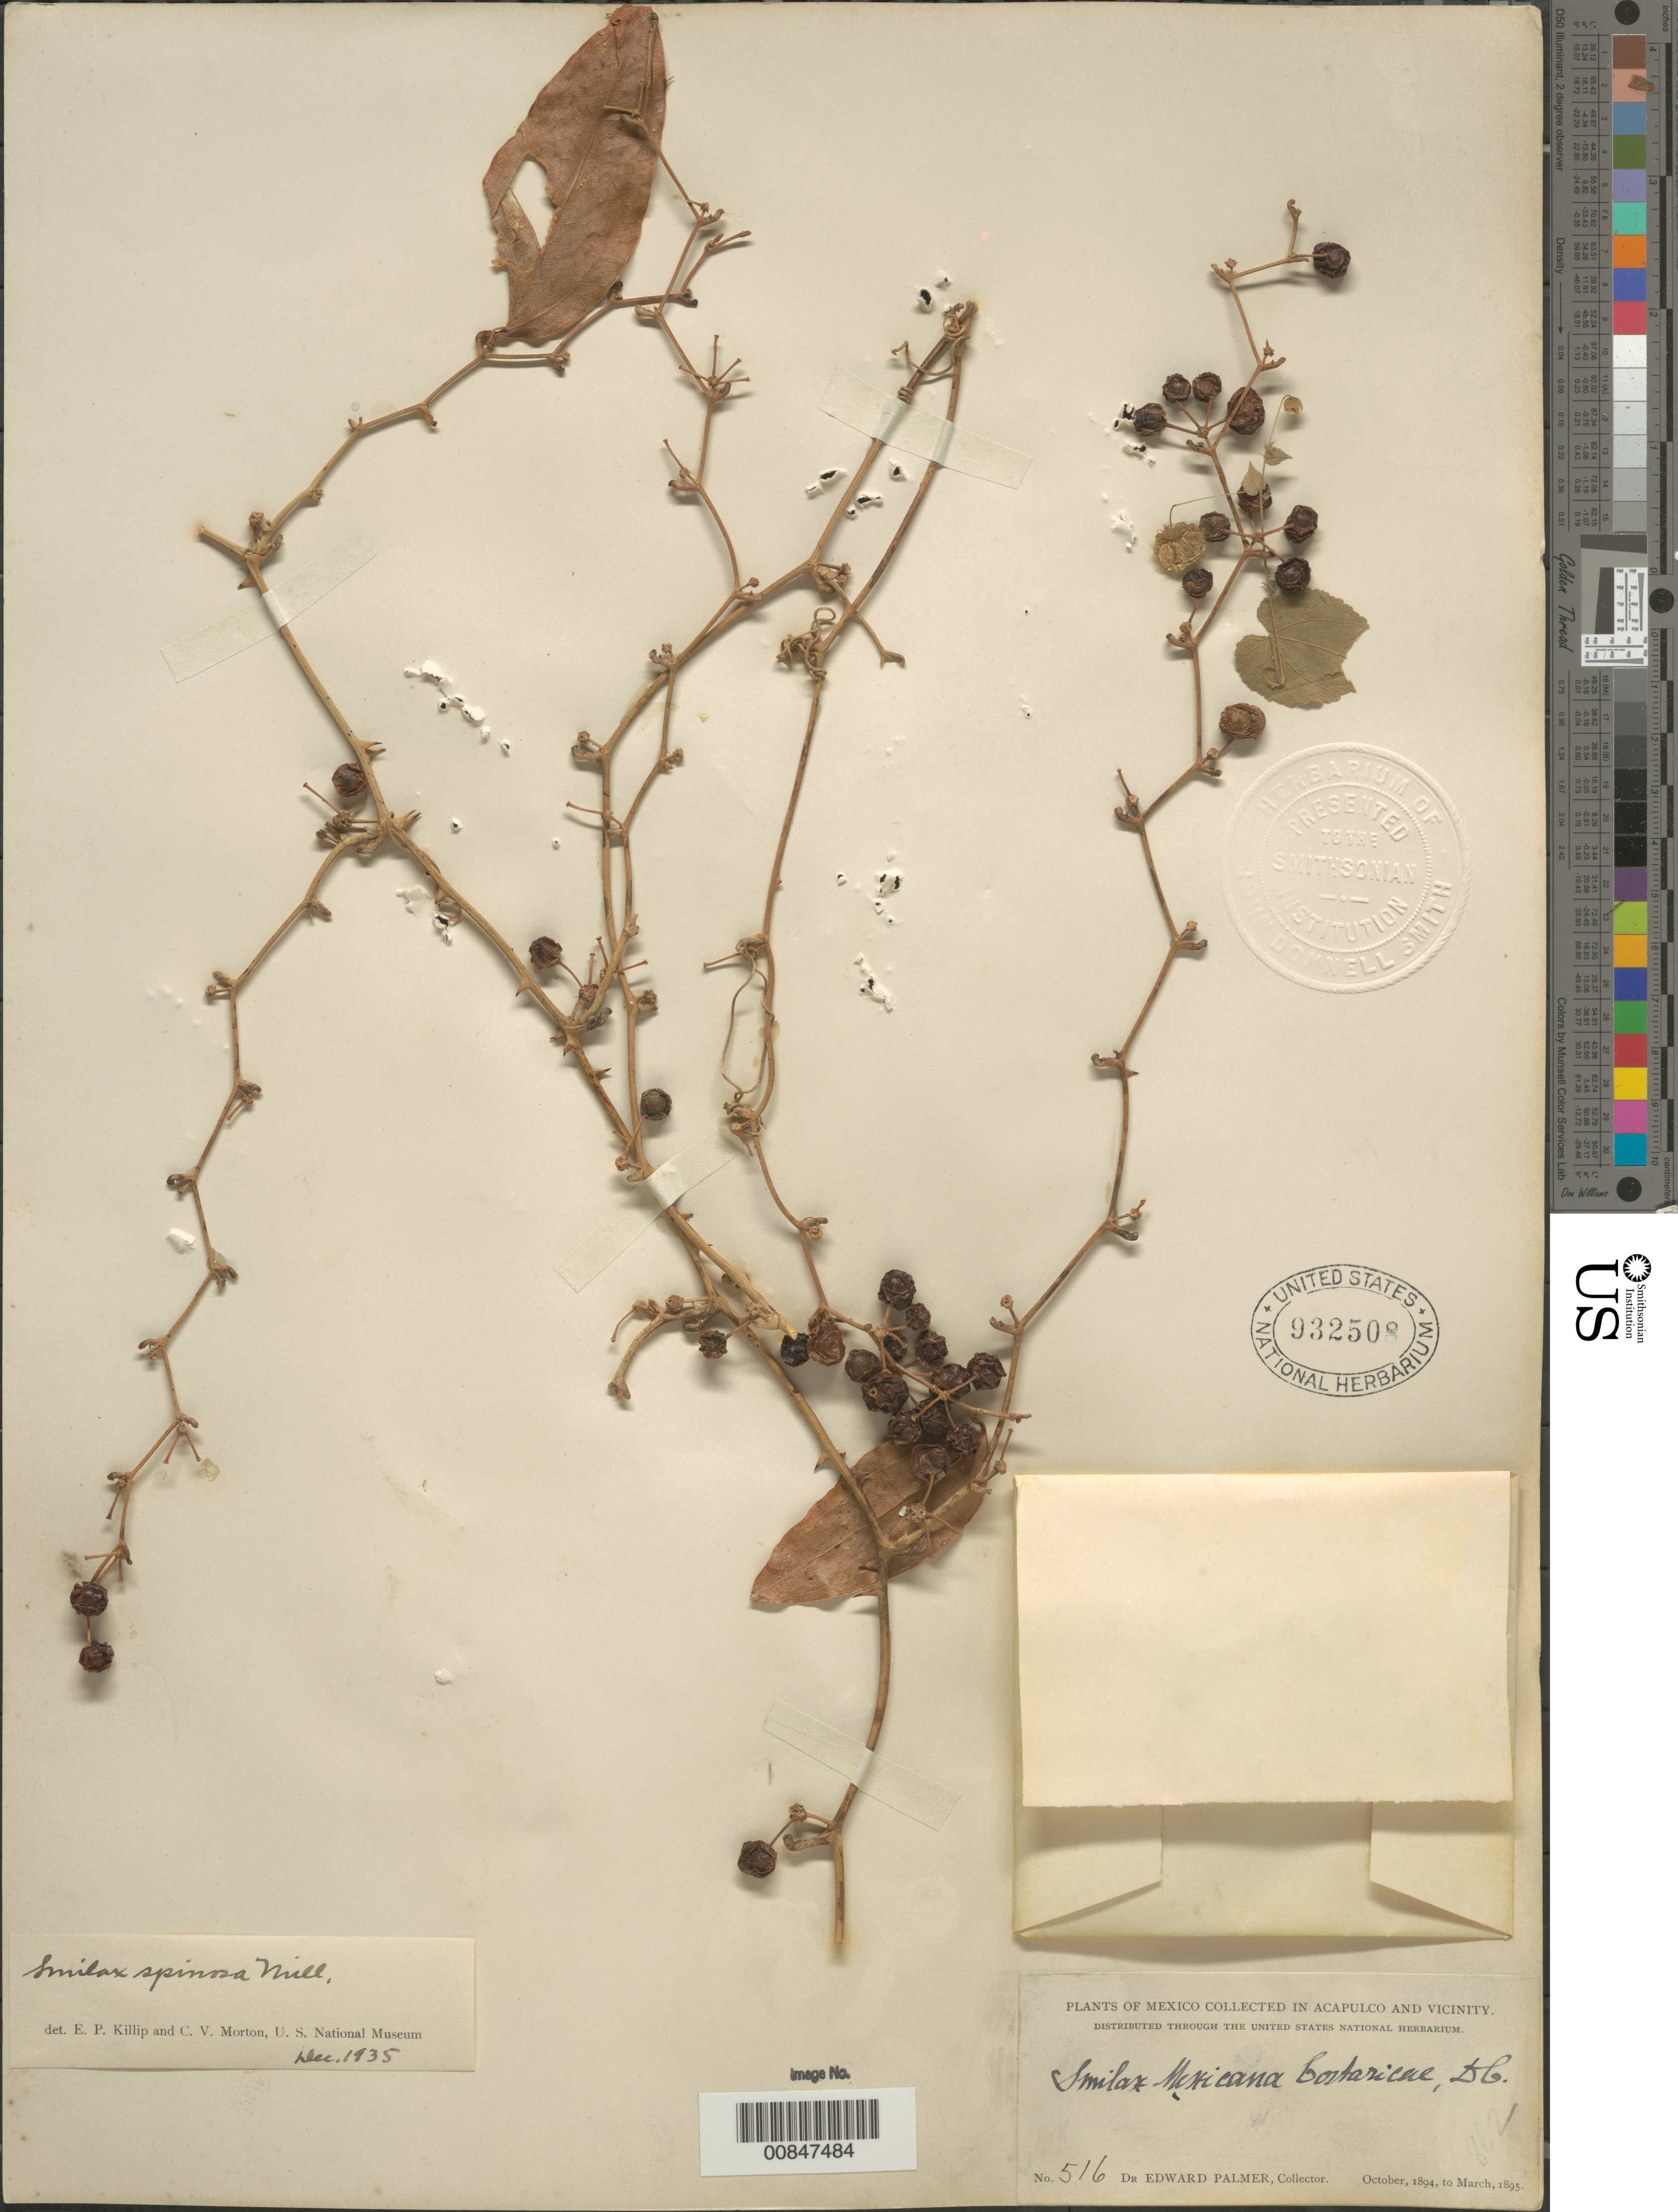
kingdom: Plantae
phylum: Tracheophyta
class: Liliopsida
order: Liliales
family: Smilacaceae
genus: Smilax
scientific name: Smilax spinosa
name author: Mill.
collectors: E. Palmer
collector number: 516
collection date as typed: Oct 1894 to -- Mar 1895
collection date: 1894-10/1895-03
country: Mexico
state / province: Guerrero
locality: Acapulco, Guerrero and vicinity.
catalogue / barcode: US 932508